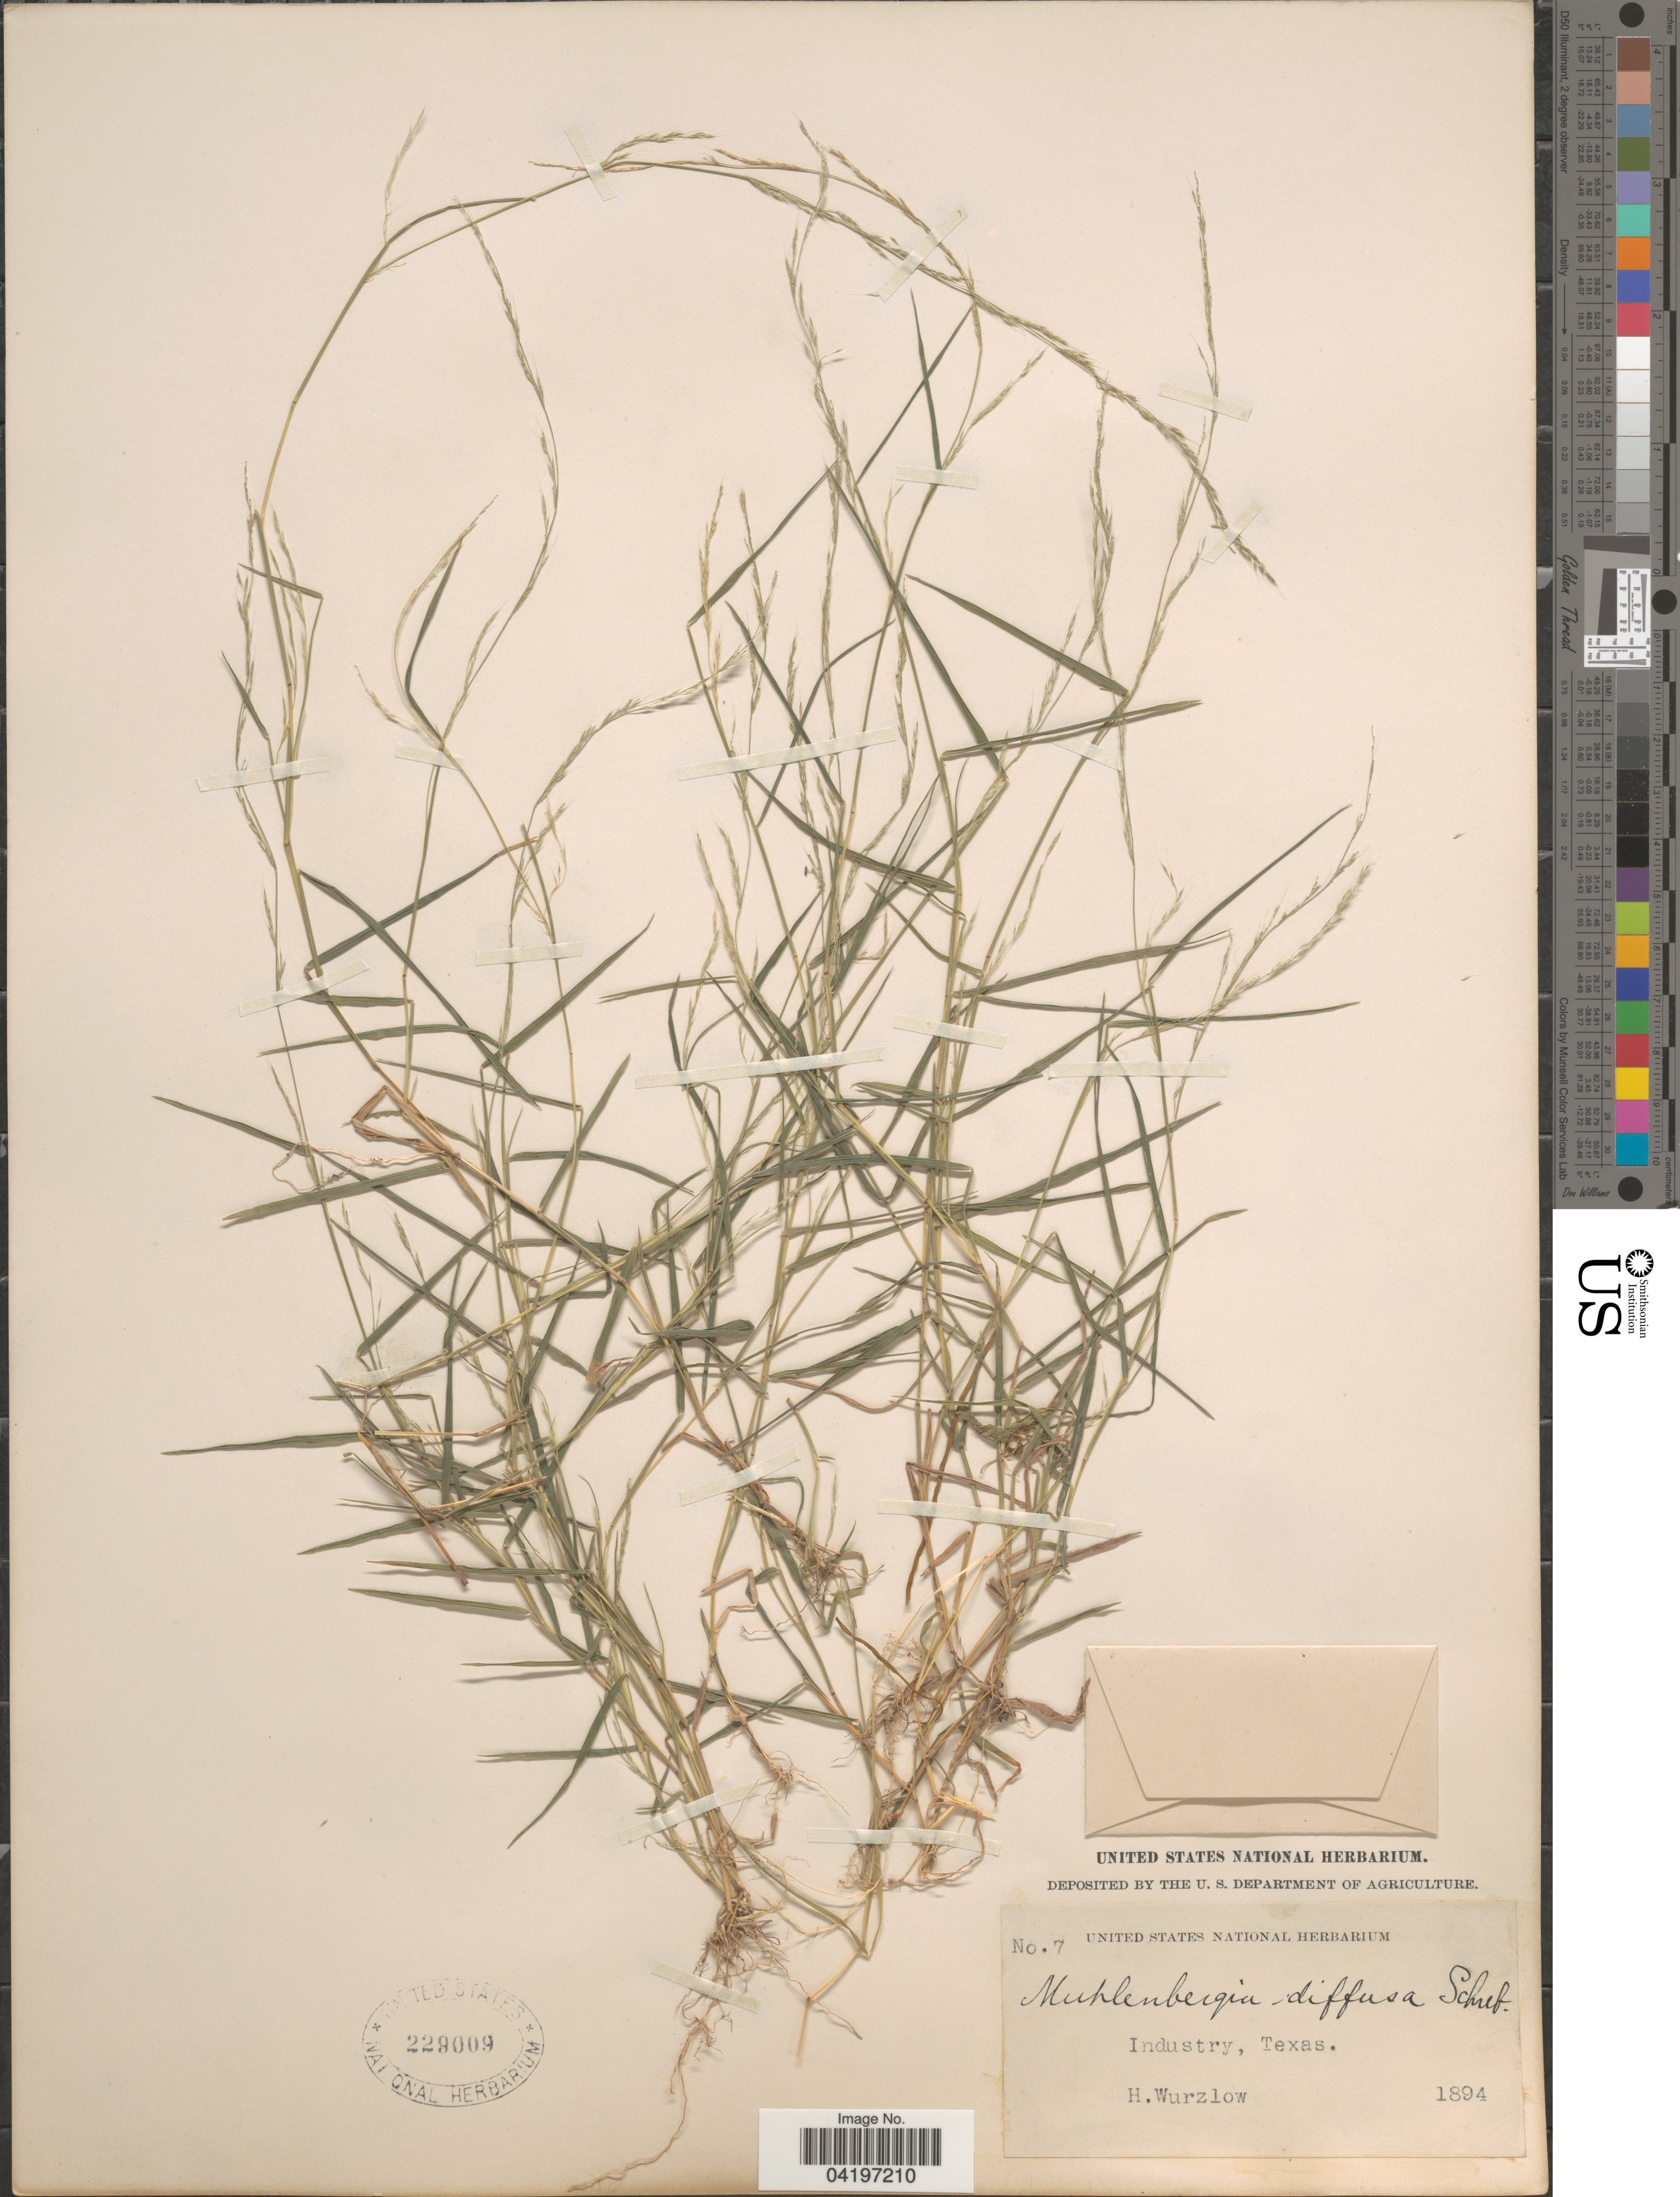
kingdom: Plantae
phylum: Tracheophyta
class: Liliopsida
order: Poales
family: Poaceae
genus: Muhlenbergia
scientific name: Muhlenbergia schreberi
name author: J.F. Gmel.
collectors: H. Wurzlow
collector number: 7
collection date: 1894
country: United States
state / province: Texas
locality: Industry.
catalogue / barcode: US 229009